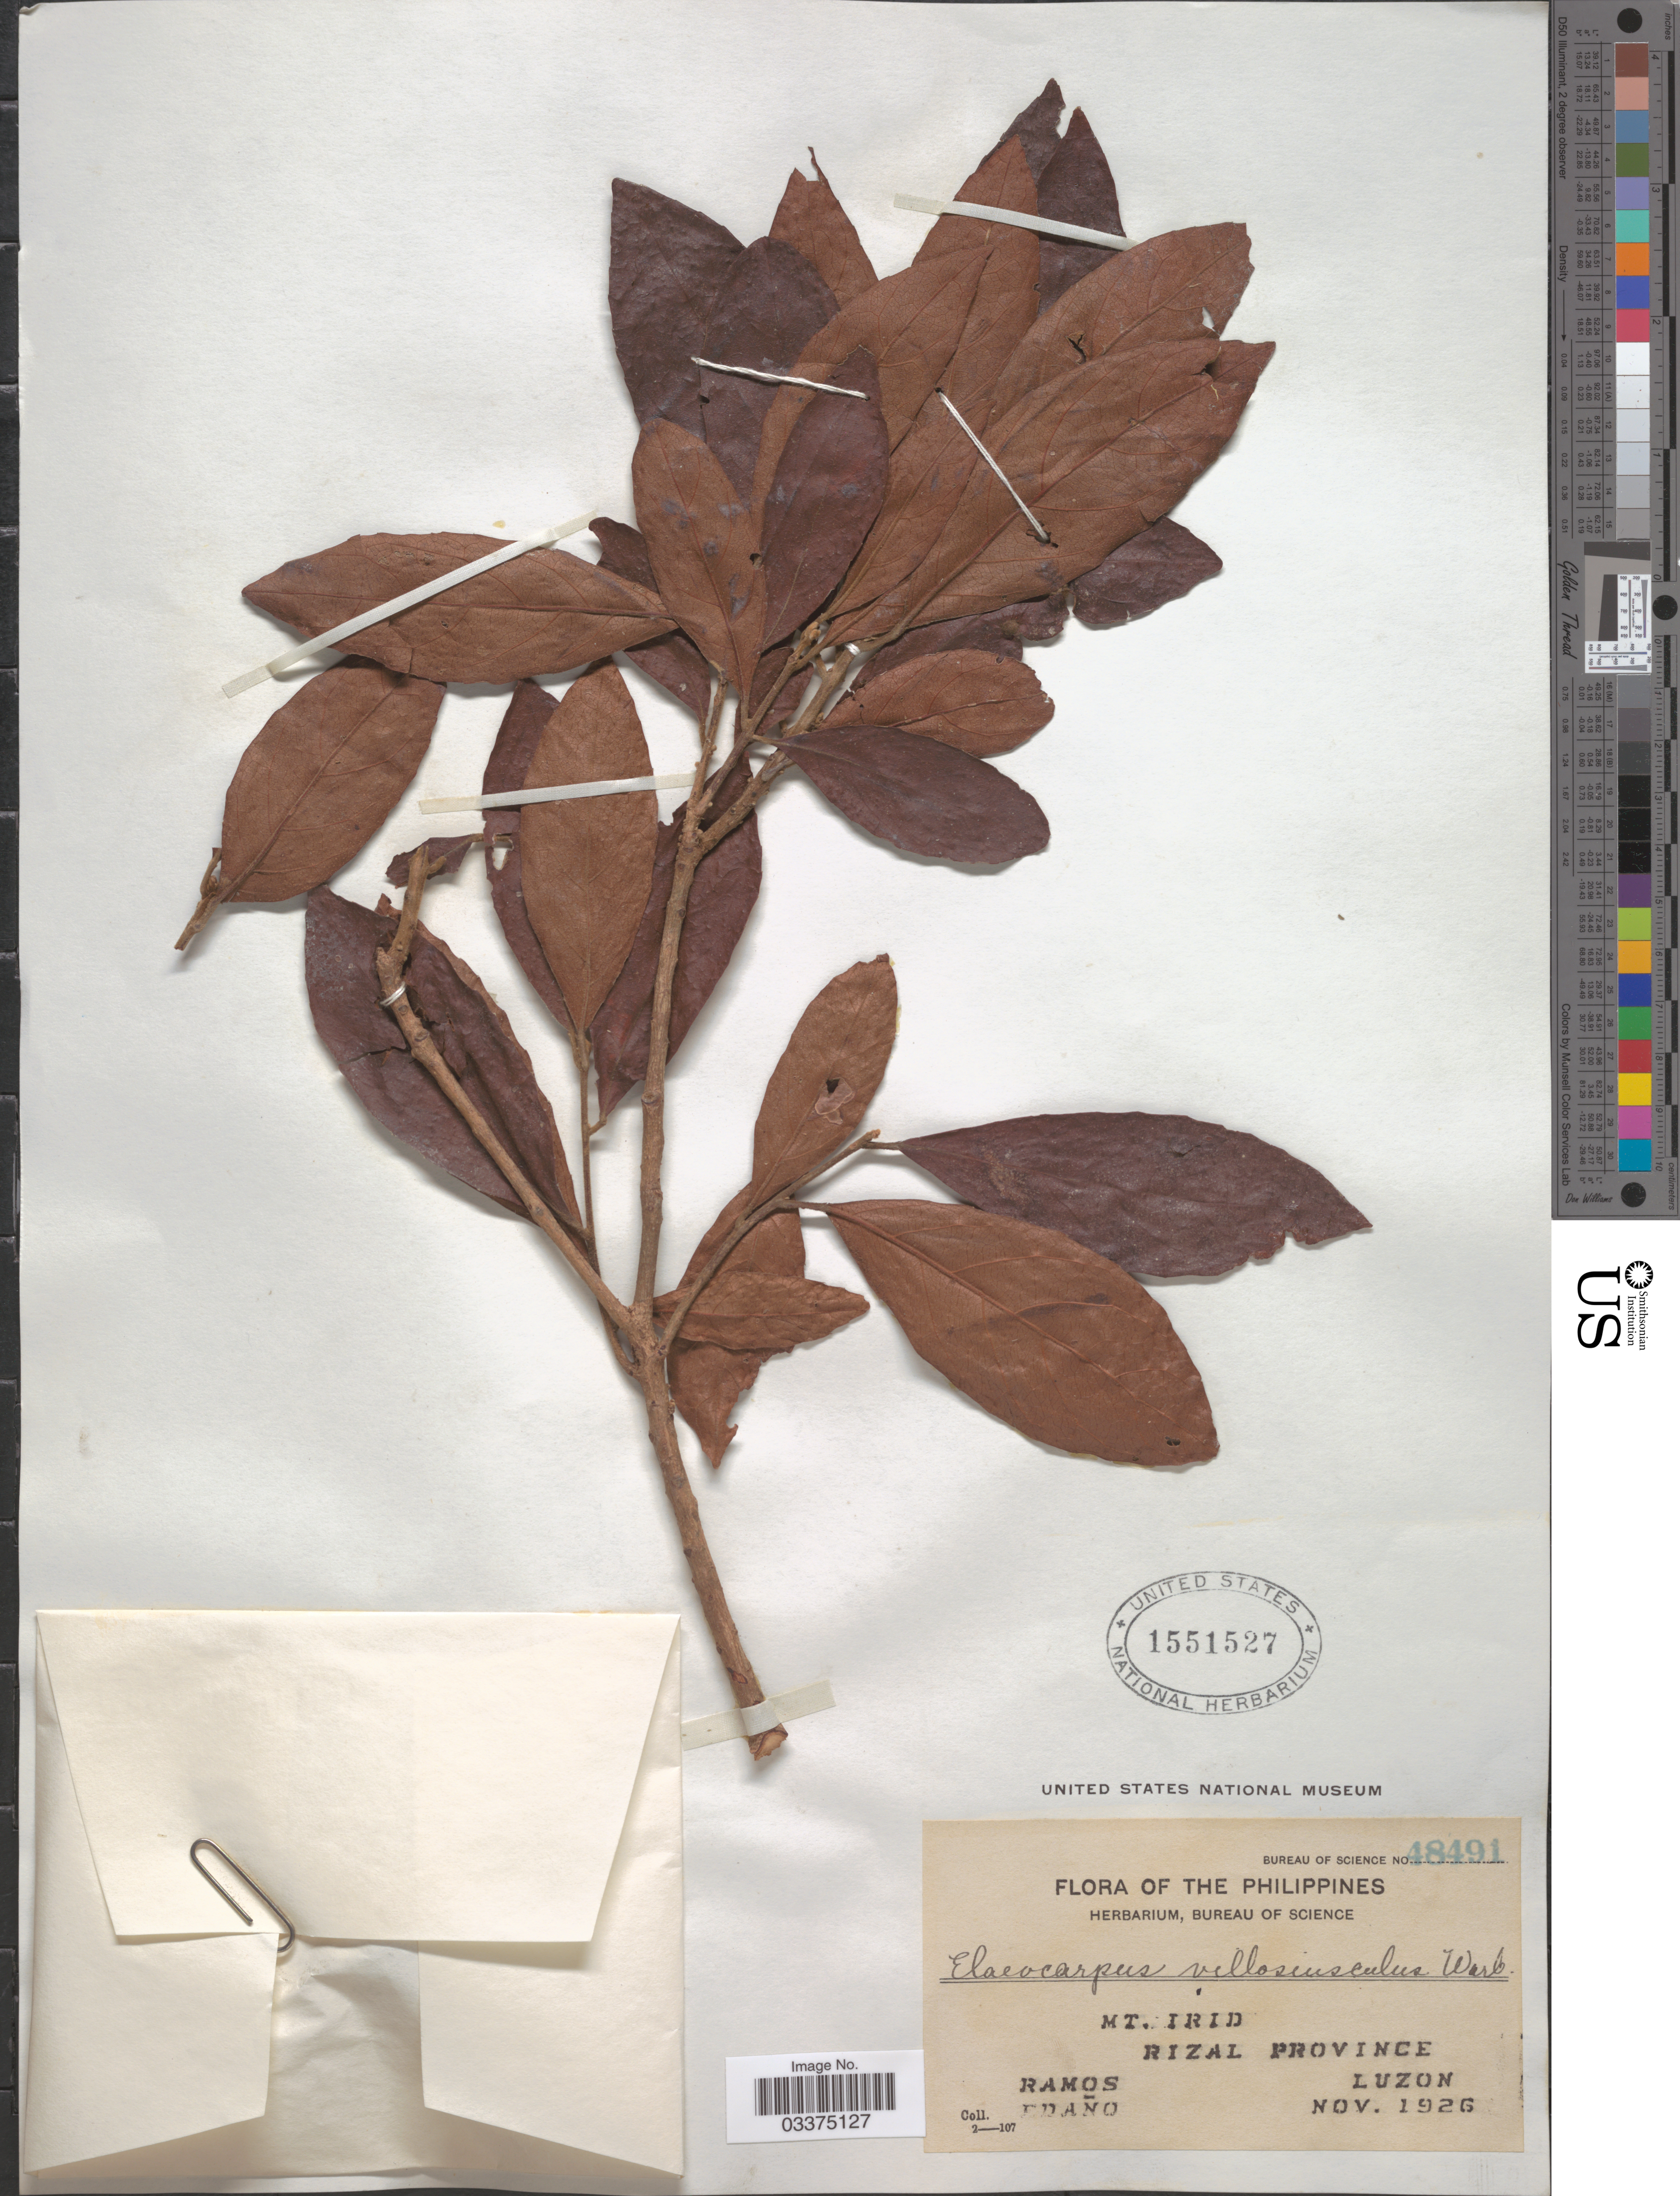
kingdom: Plantae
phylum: Tracheophyta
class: Magnoliopsida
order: Oxalidales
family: Elaeocarpaceae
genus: Elaeocarpus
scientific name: Elaeocarpus villosiusculus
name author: Warb.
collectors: -. Ramos & -. Edano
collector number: Bureau of Science 48491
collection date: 1926-11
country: Philippines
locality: Mt. Irid. Rizal Province, Luzon.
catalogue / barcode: US 1551527